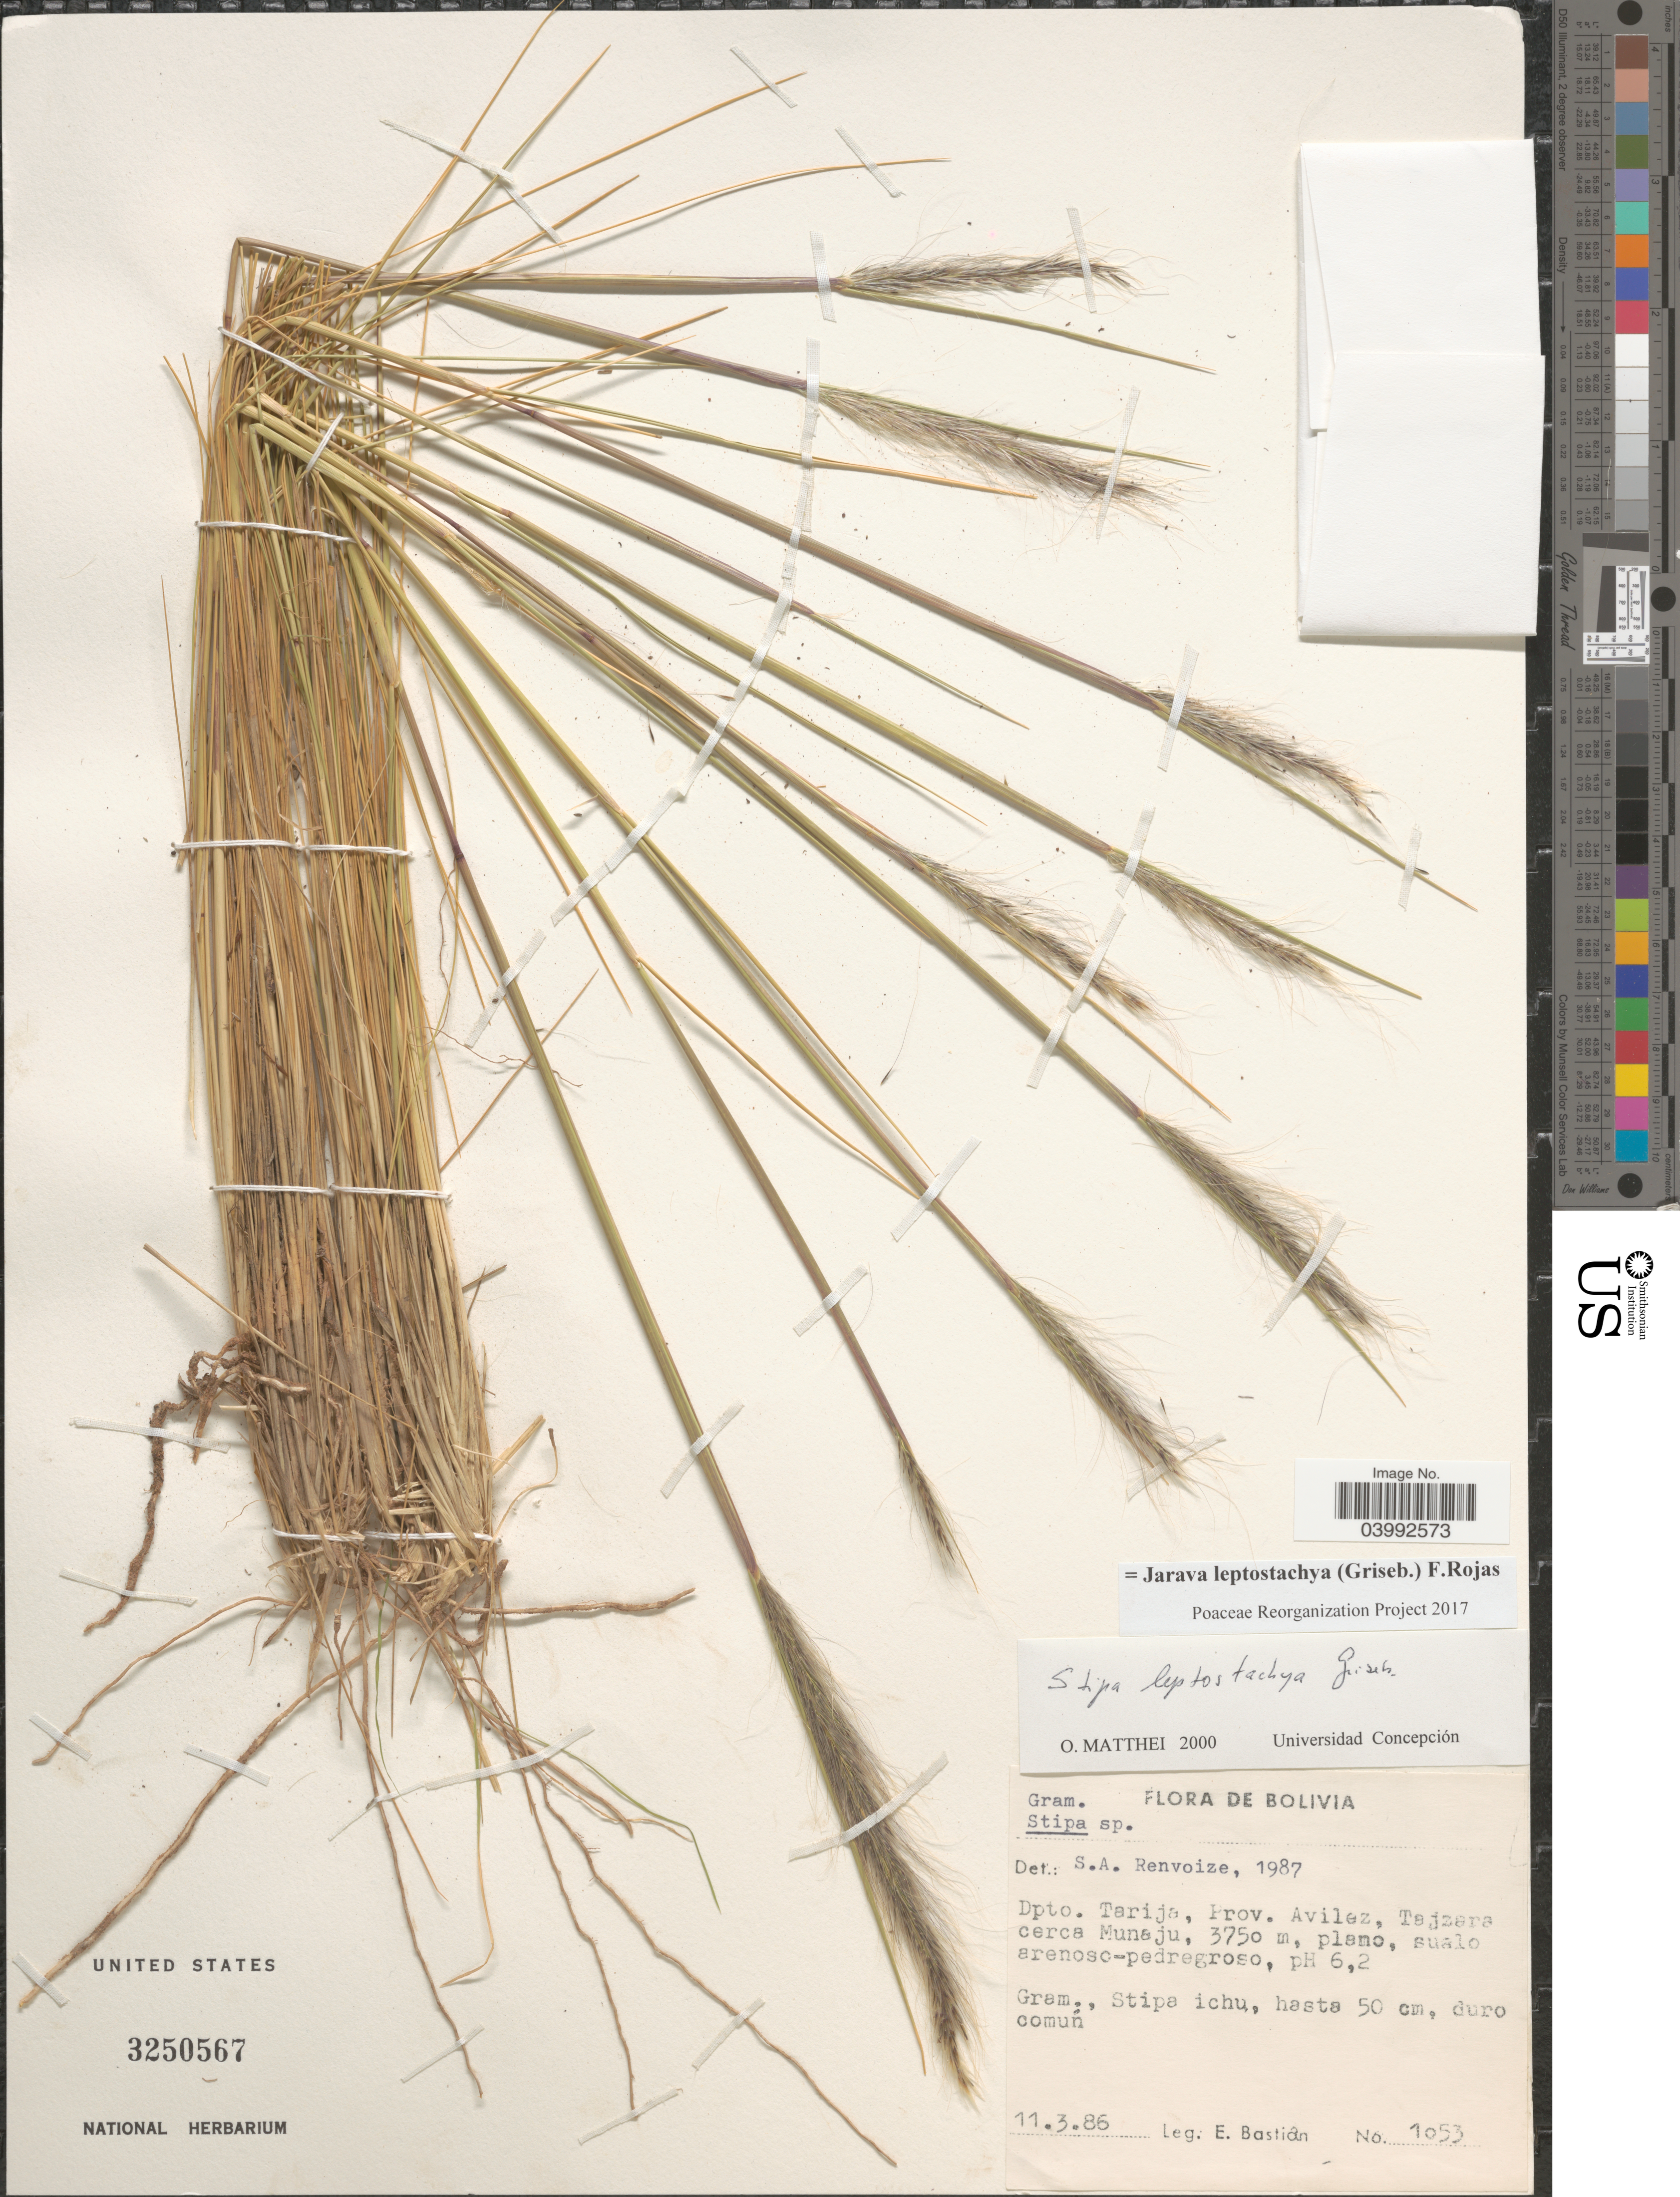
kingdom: Plantae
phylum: Tracheophyta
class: Liliopsida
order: Poales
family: Poaceae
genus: Jarava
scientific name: Jarava leptostachya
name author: (Griseb.) F. Rojas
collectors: E. Bastian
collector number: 1053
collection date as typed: Transcribed d/m/y: 11/3/86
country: Bolivia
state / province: Tarija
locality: Dpto. Tarija, Prov. Avilez, Tajzara cerca Munaju.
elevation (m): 3750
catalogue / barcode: US 3250567